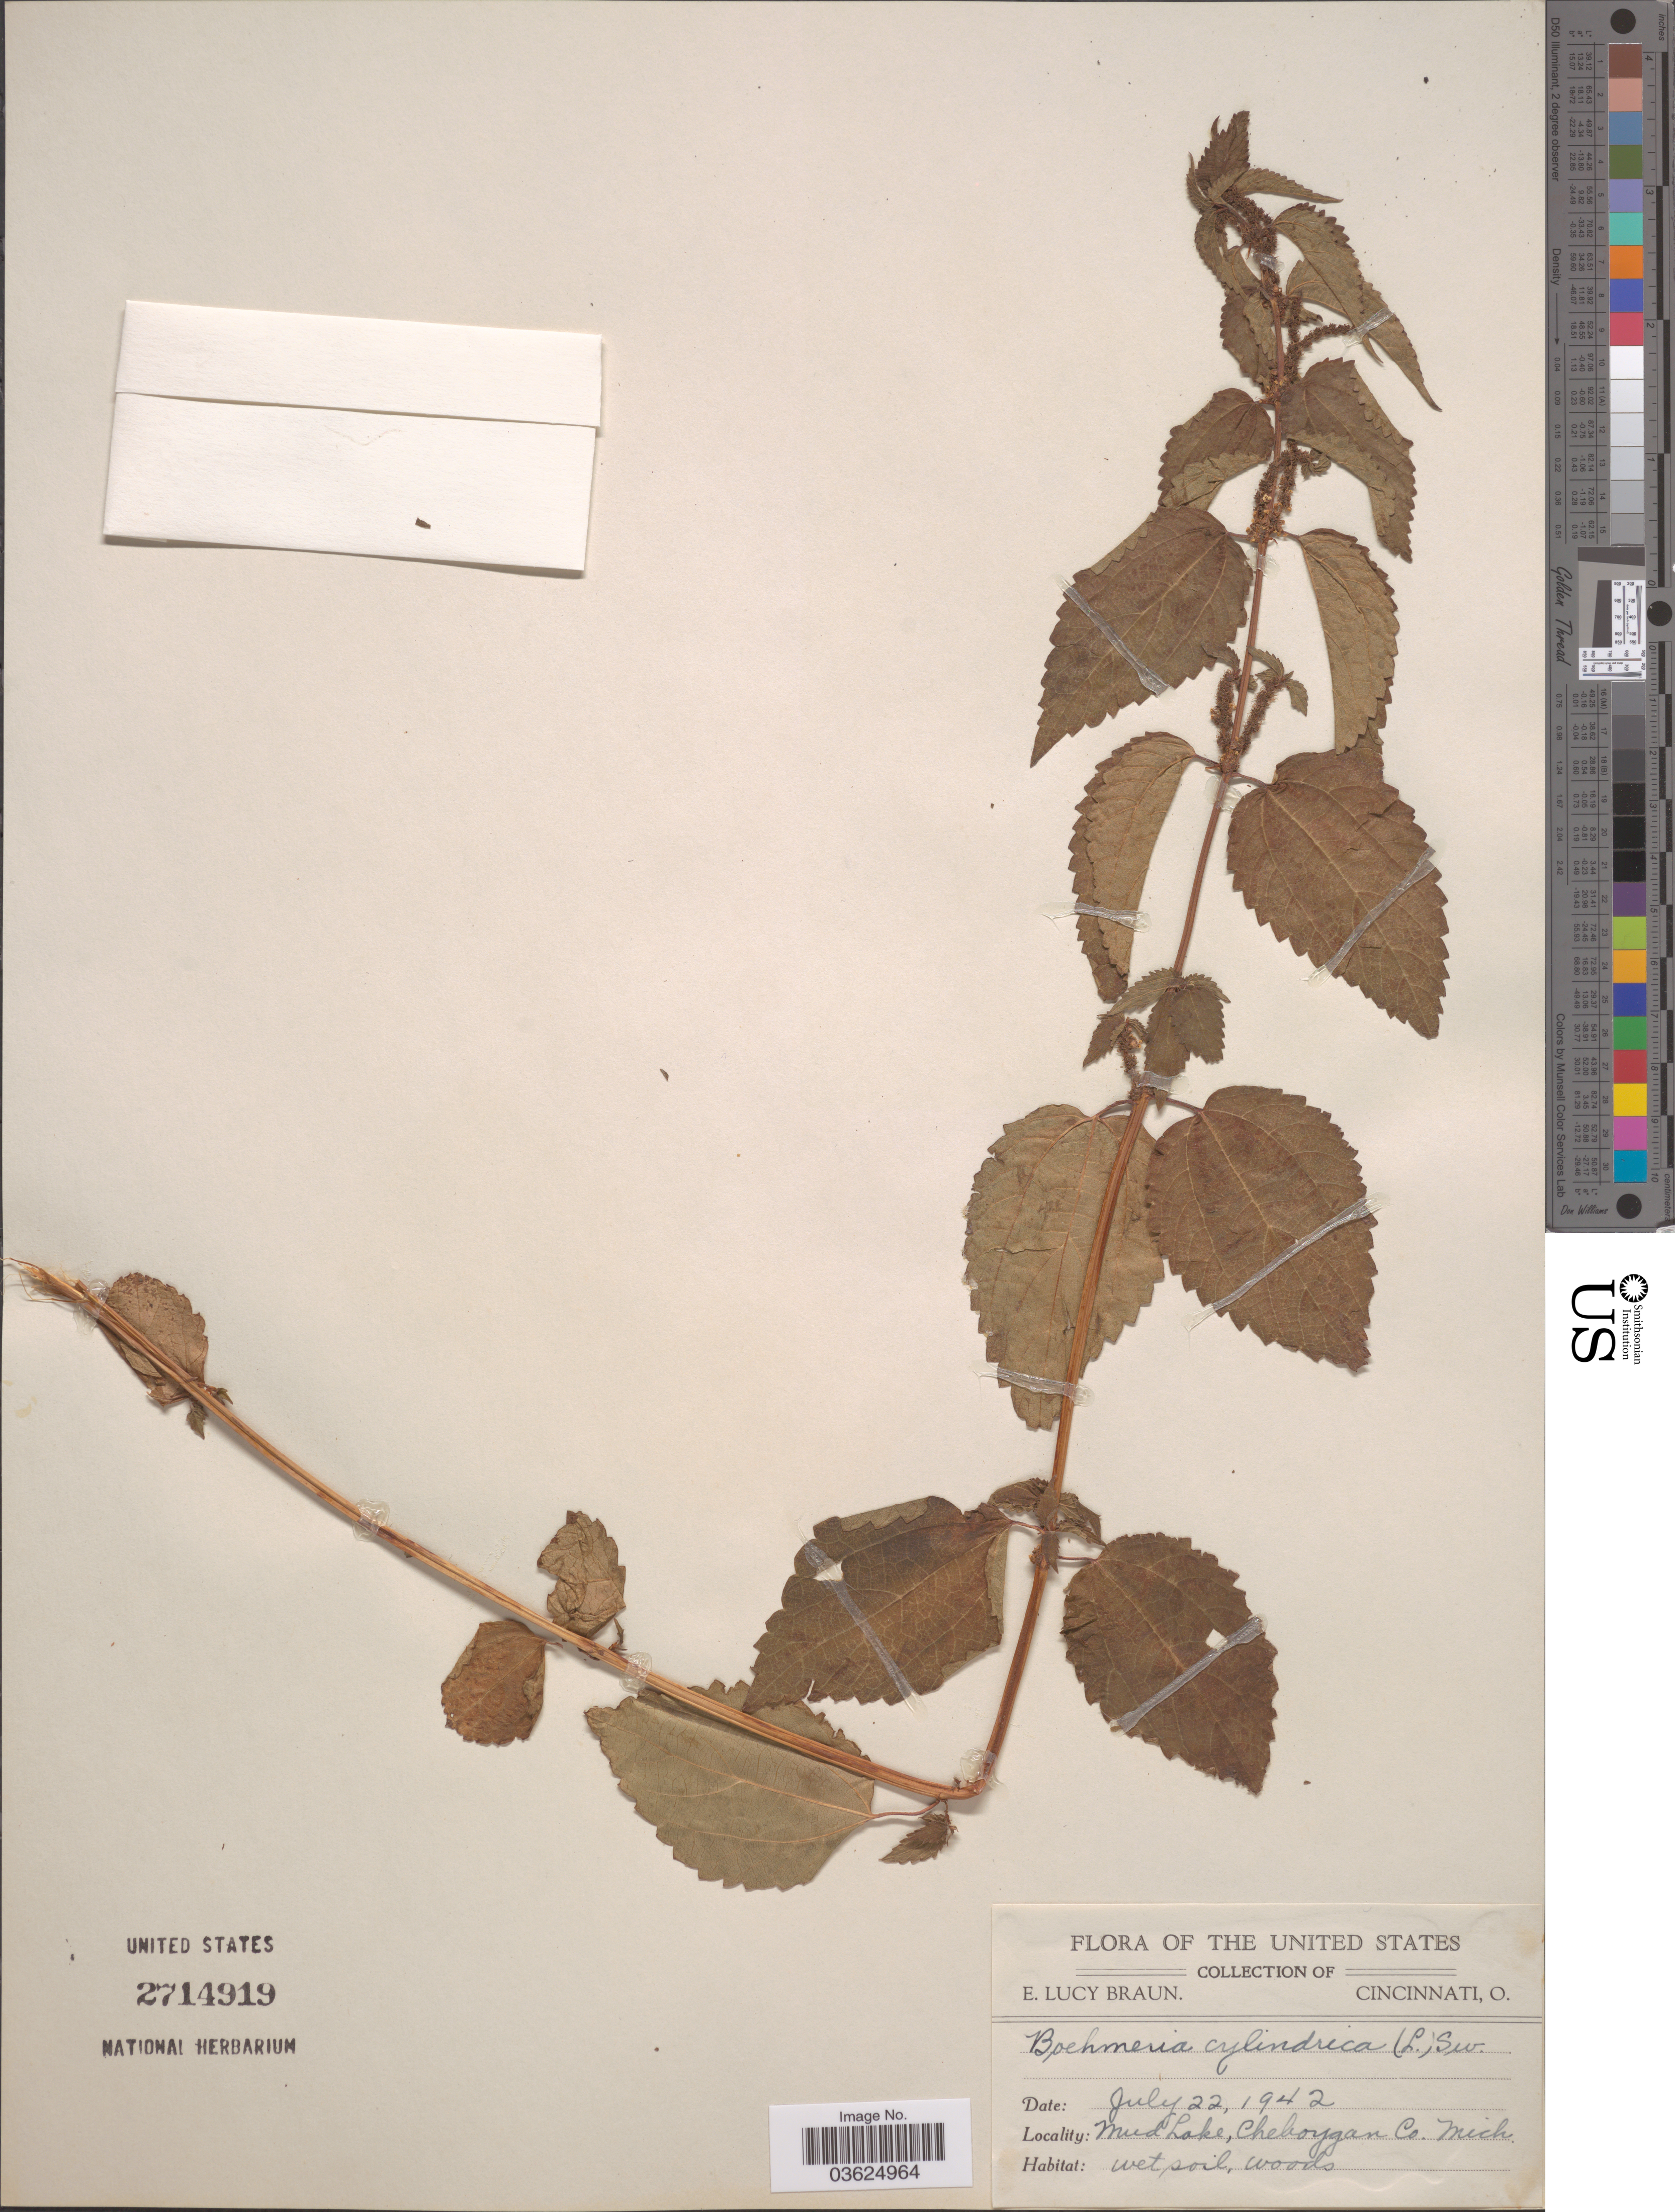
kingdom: Plantae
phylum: Tracheophyta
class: Magnoliopsida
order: Rosales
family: Urticaceae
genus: Boehmeria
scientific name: Boehmeria cylindrica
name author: (L.) Sw.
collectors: E. L. Braun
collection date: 1942-07-22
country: United States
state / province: Michigan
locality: Mud Lake, Cheboygan Co.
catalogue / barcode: US 2714919